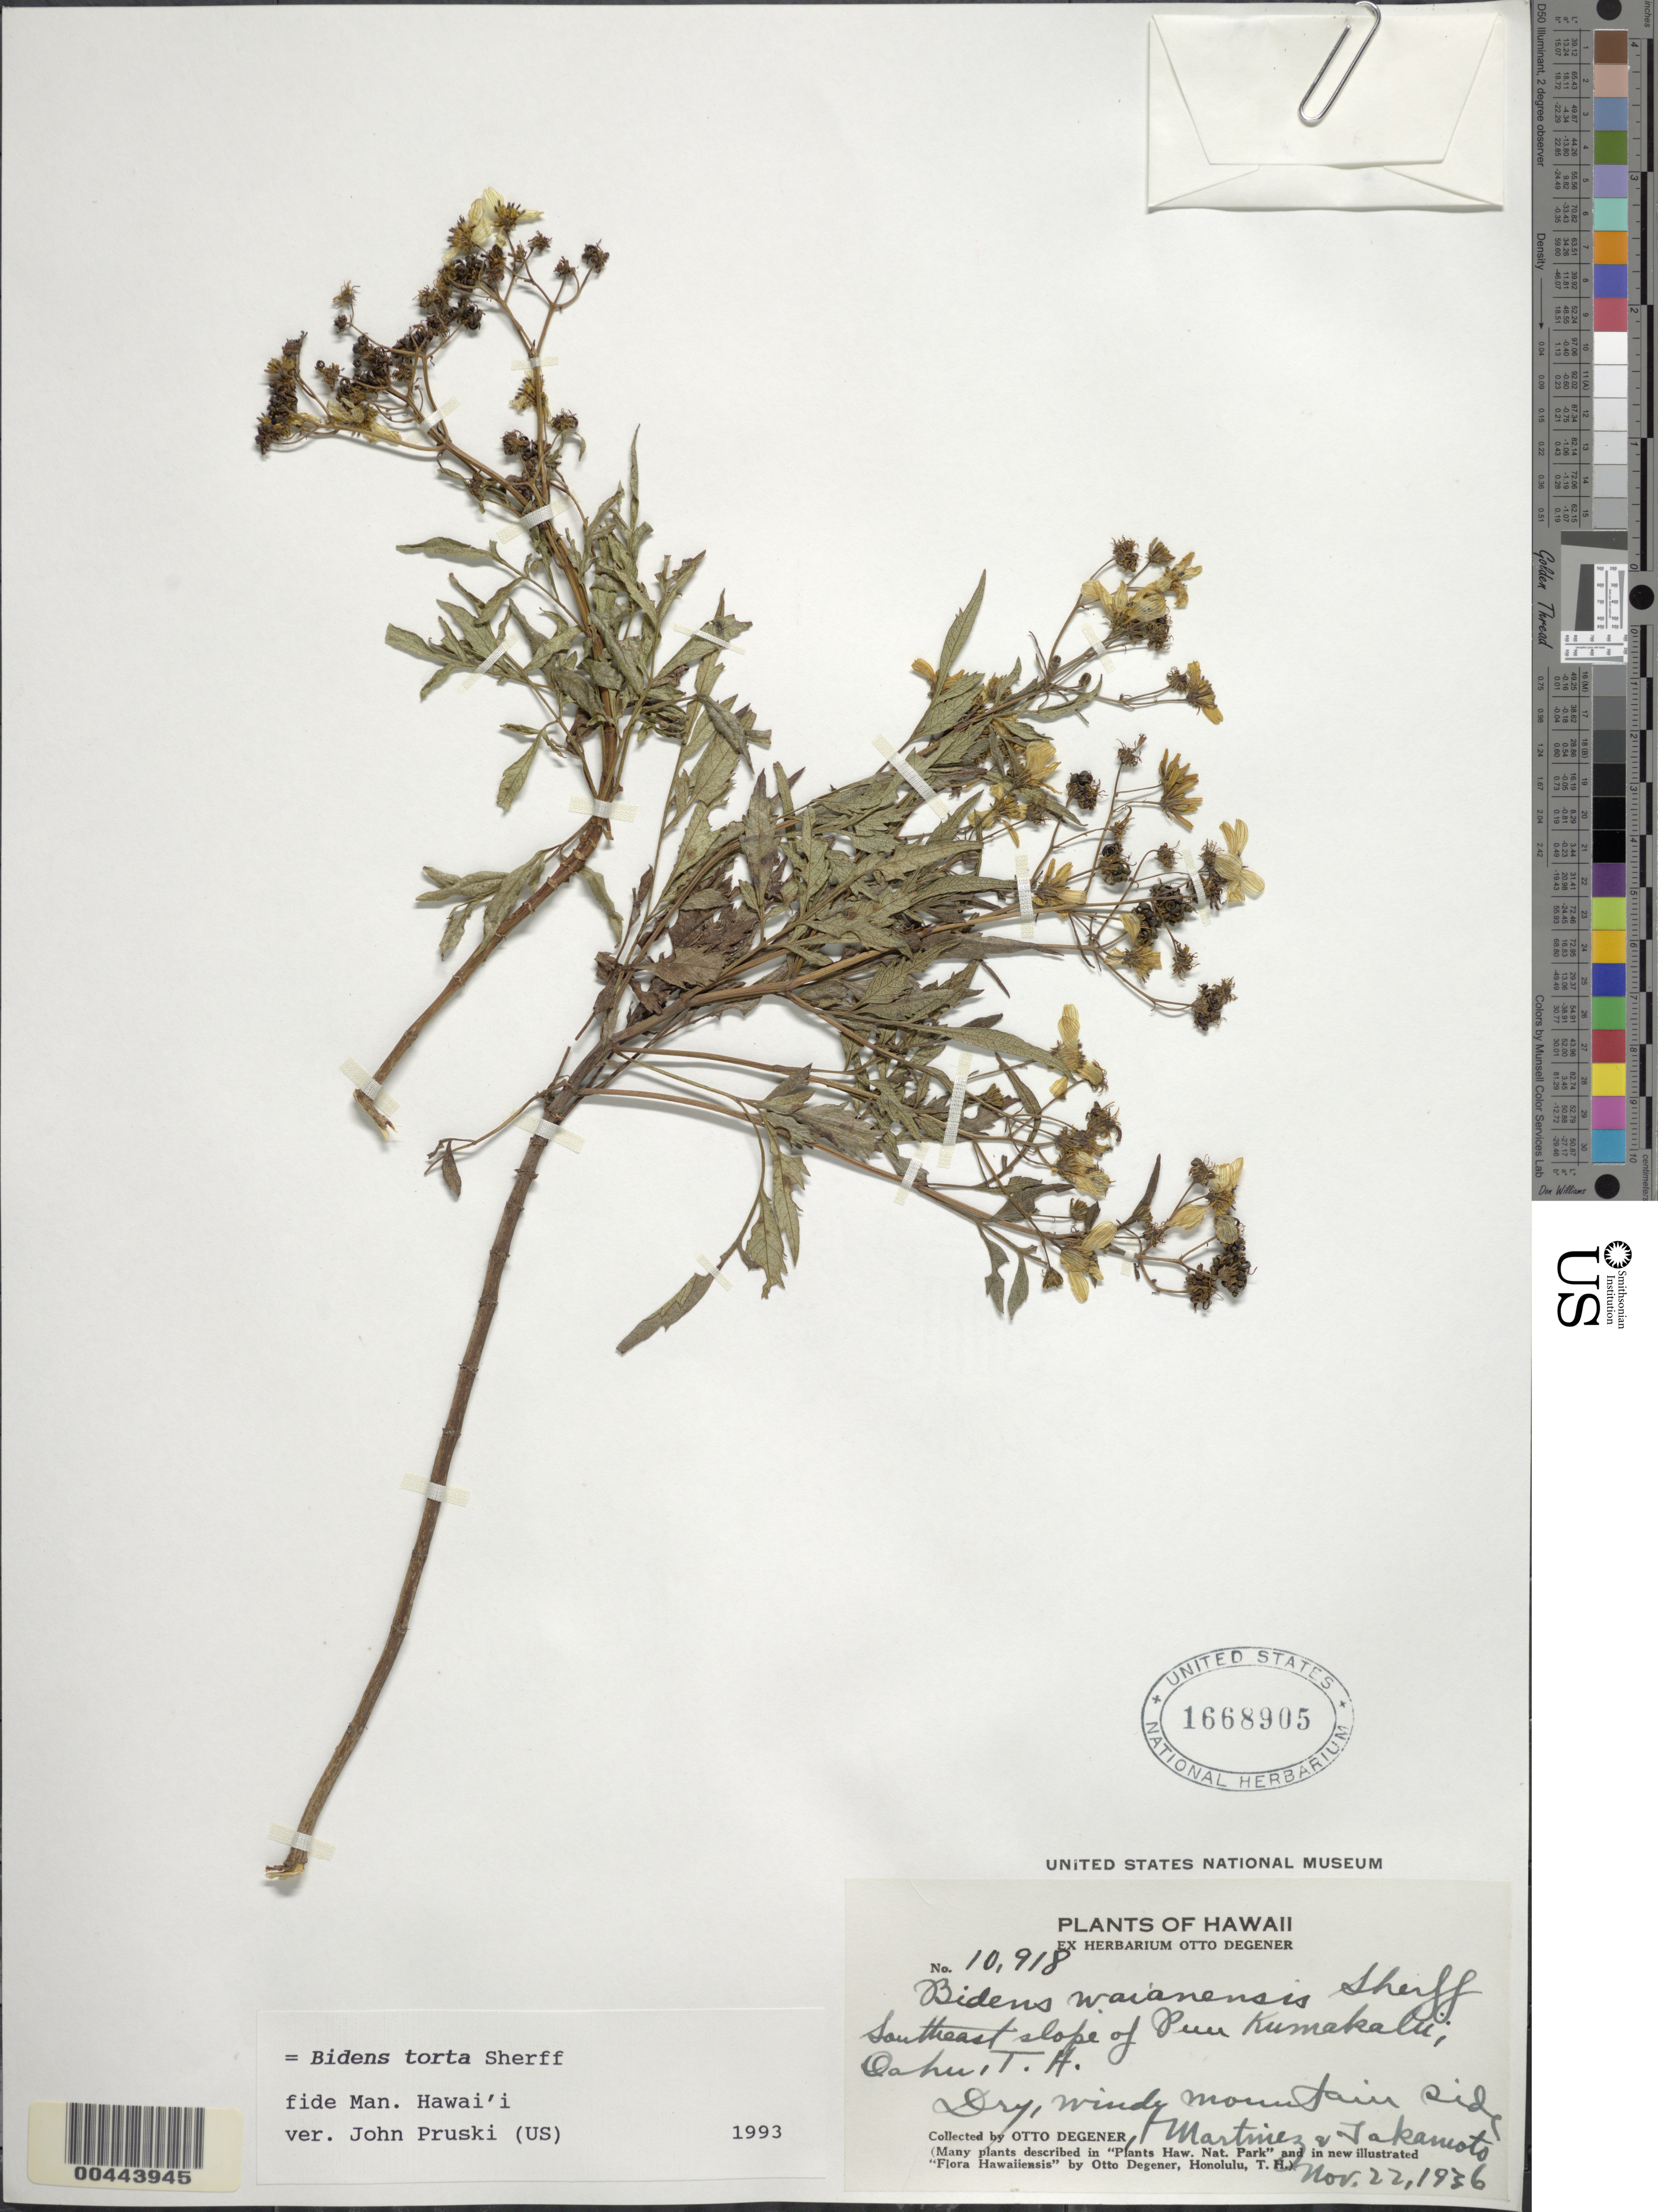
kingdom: Plantae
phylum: Tracheophyta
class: Magnoliopsida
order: Asterales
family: Asteraceae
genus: Bidens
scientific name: Bidens torta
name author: Sherff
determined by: Pruski, J. F.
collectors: O. Degener, -- Martinez & -. Takamoto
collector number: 10918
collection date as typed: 22 Nov 1936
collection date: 1936-11-22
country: United States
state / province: Hawaii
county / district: Honolulu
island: Oahu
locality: SE slope of Puu Kumakalii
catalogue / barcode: US 1668905